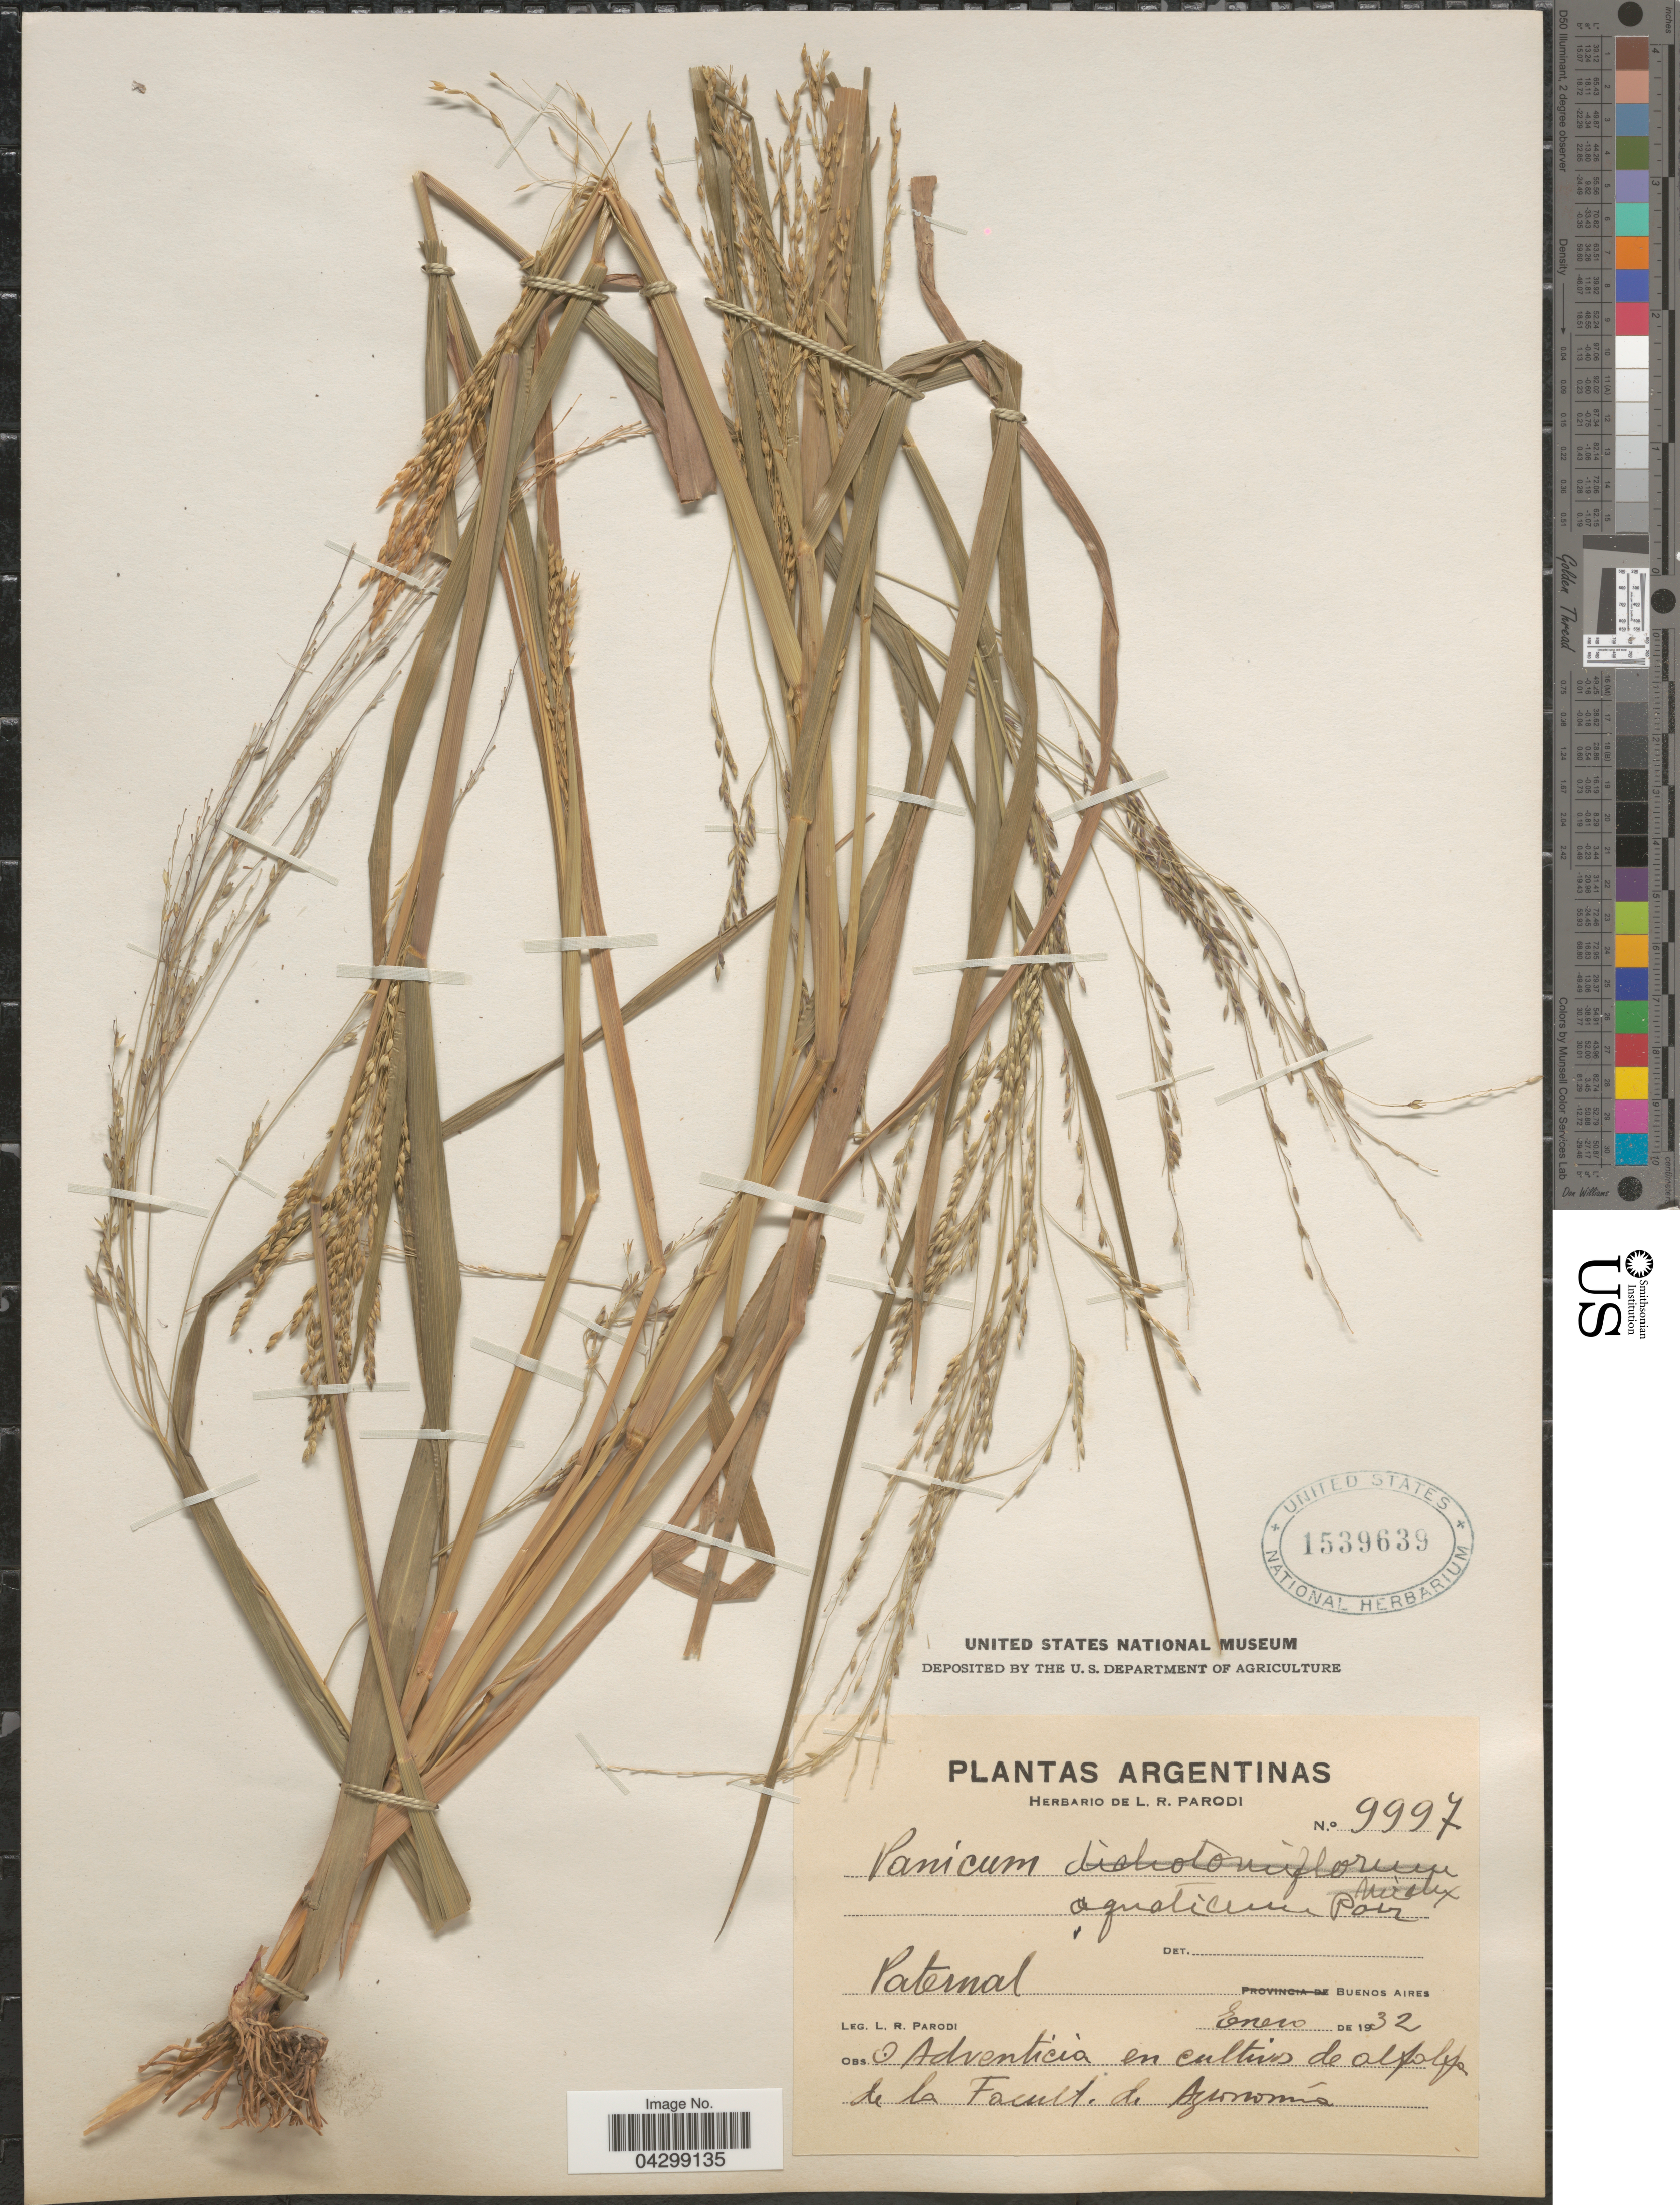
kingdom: Plantae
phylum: Tracheophyta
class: Liliopsida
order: Poales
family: Poaceae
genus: Panicum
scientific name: Panicum aquaticum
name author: Poir.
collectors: L. R. Parodi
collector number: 9997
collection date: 1932-01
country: Argentina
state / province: Buenos Aires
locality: Paternal. O Adventicia en cultivos de alfalfa de la Facult. de Agronomía.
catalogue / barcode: US 1539639